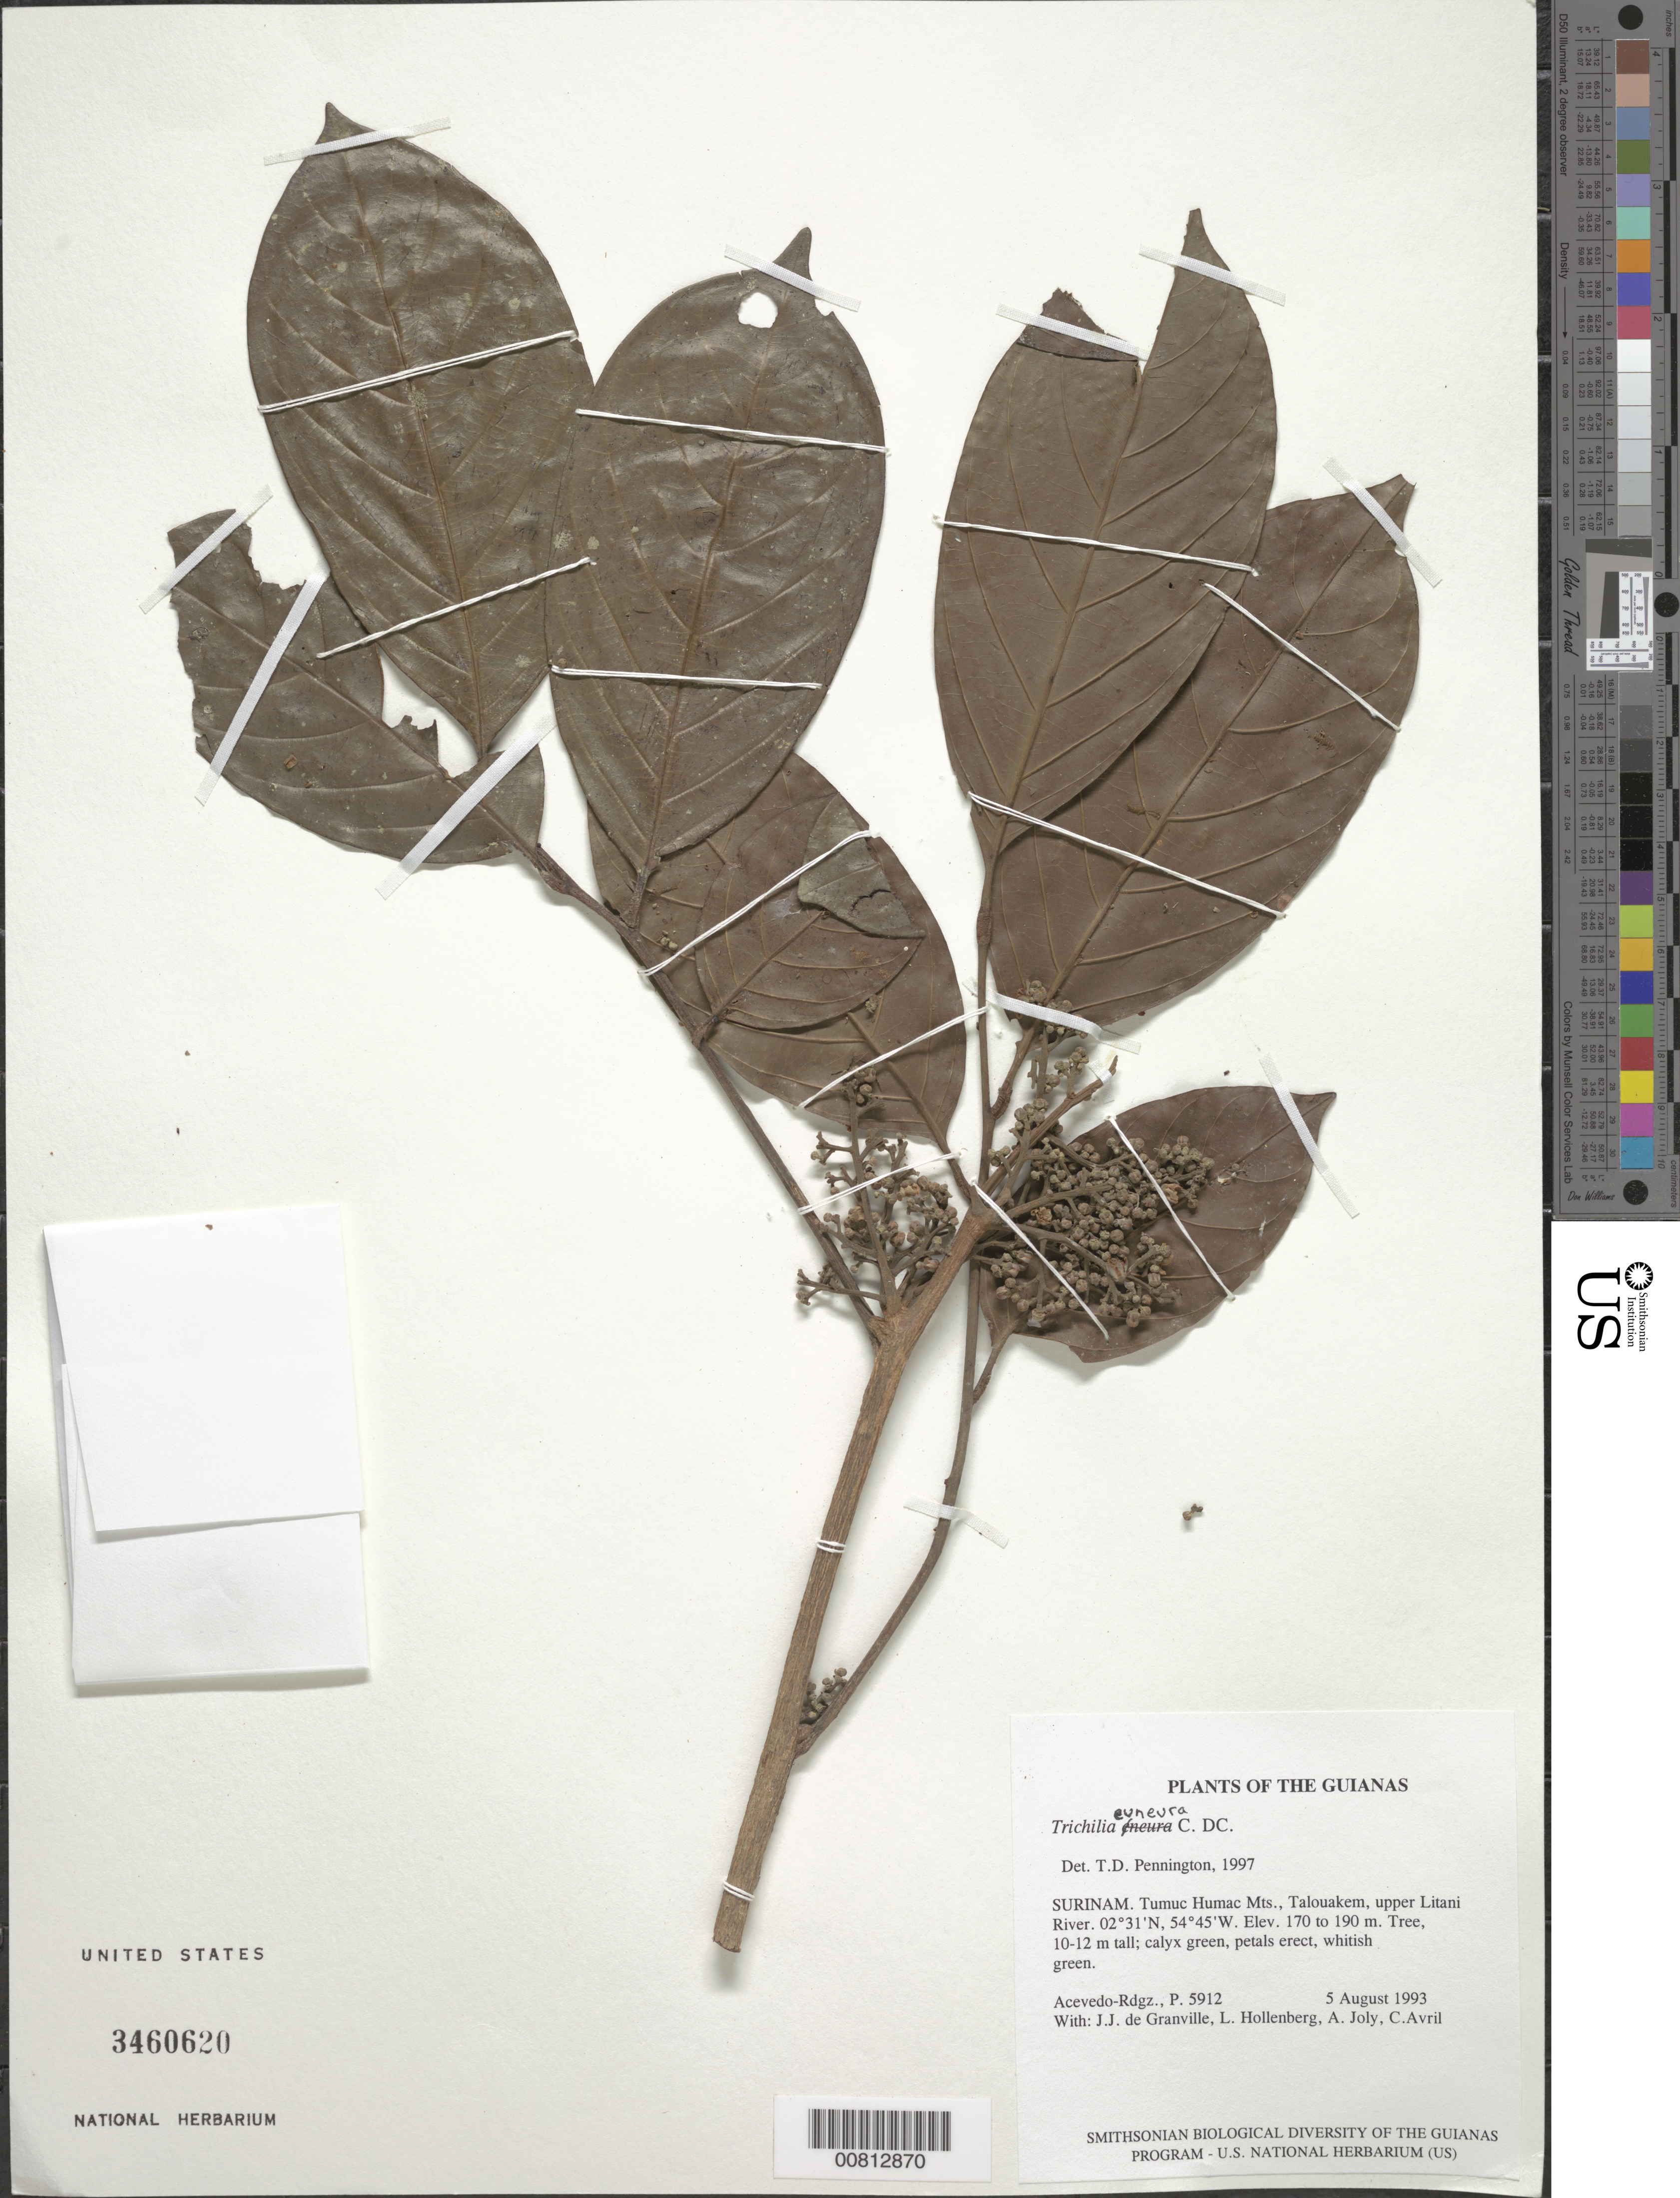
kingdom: Plantae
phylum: Tracheophyta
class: Magnoliopsida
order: Sapindales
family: Meliaceae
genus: Trichilia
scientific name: Trichilia euneura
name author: C. DC.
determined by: Pennington, T. D., (K)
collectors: P. Acevedo-Rodr., C. Boyer, J.-J. de Granville, A. Joly & L. Hollenberg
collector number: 5912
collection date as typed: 05 Aug 1993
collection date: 1993-08-05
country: Suriname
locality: Tumuc Humac Mts., Talouakem, upper Litani River.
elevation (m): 170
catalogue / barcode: US 3460620